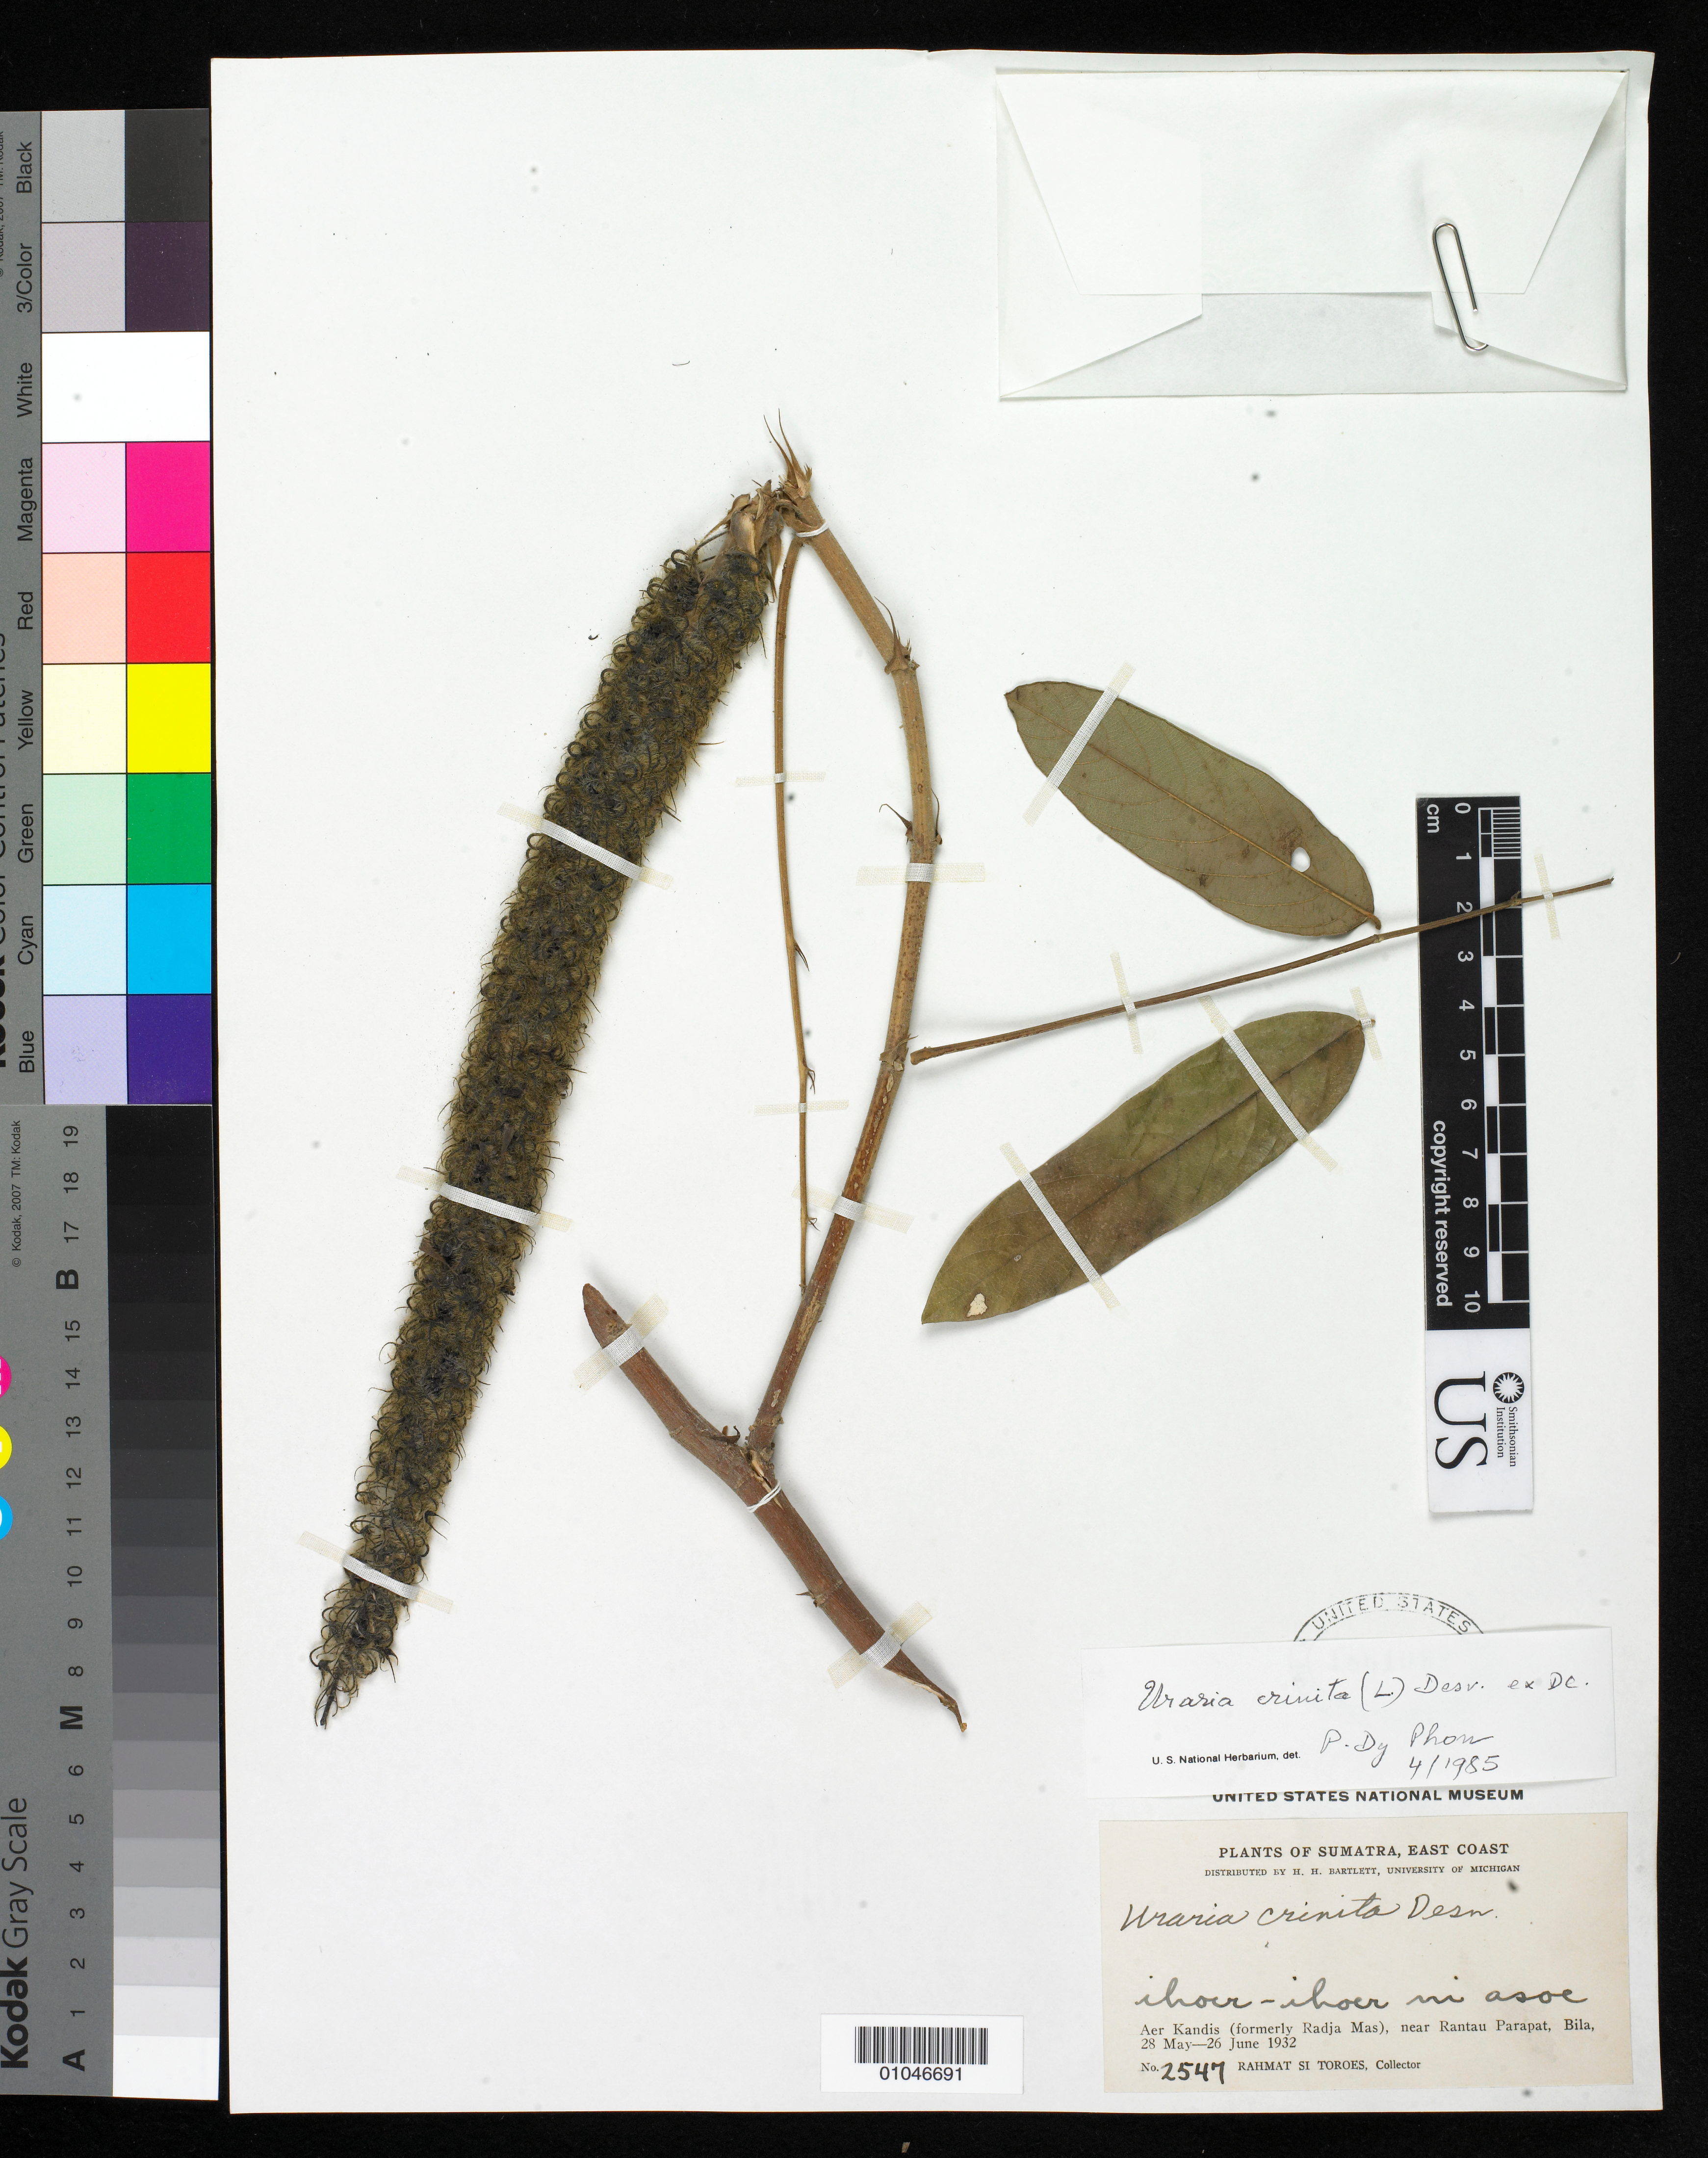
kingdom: Plantae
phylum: Tracheophyta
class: Magnoliopsida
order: Fabales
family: Fabaceae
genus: Uraria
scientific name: Uraria crinita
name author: (L.) Desv.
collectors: Rahmat Si Boeea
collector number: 2547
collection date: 1932-05-28/1932-06-26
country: Indonesia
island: Sumatra I.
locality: (East Coast) Aer Kandis (formerly Radja Mas), near Rantau Parapat, Bila, Sumatra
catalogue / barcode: US 1861082